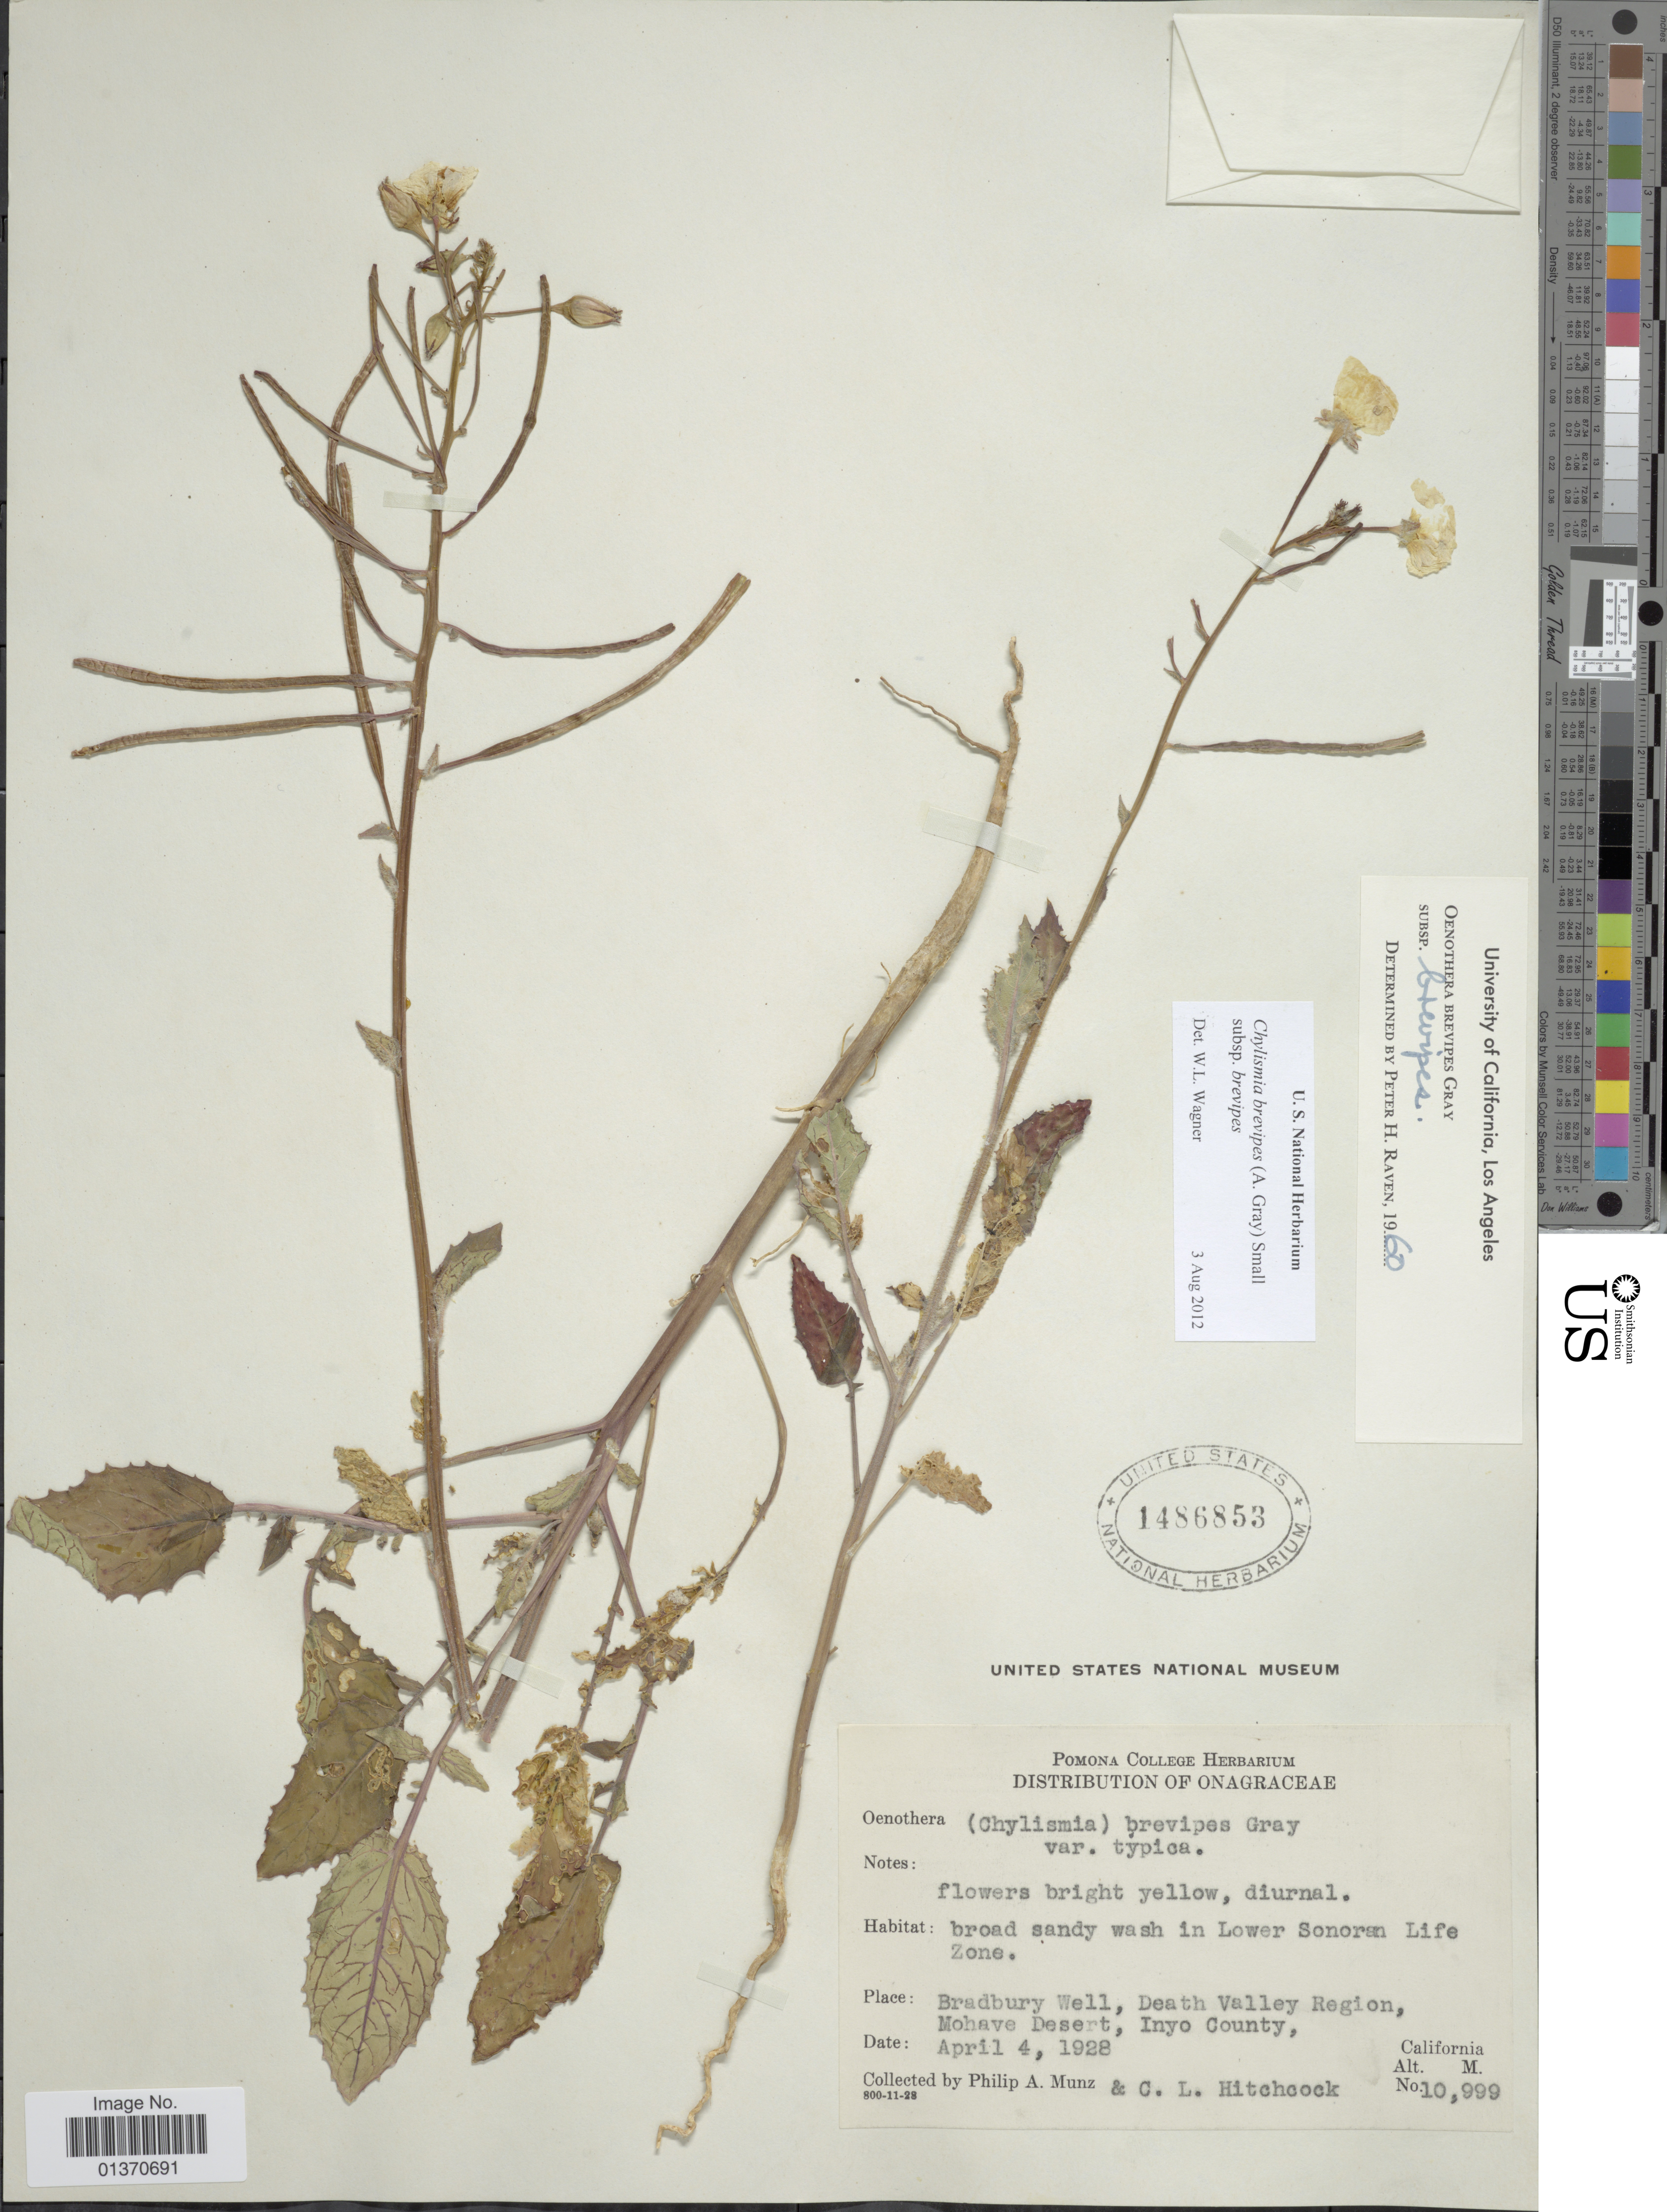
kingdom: Plantae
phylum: Tracheophyta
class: Magnoliopsida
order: Myrtales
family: Onagraceae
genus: Chylismia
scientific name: Chylismia brevipes subsp. brevipes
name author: (A. Gray) Small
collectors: P. A. Munz & C. L. Hitchcock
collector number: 10999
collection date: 1928-04-04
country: United States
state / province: California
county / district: Inyo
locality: Bradbury Well, Death Valley Region, Mohave Desert, Inyo County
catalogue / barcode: US 1486853